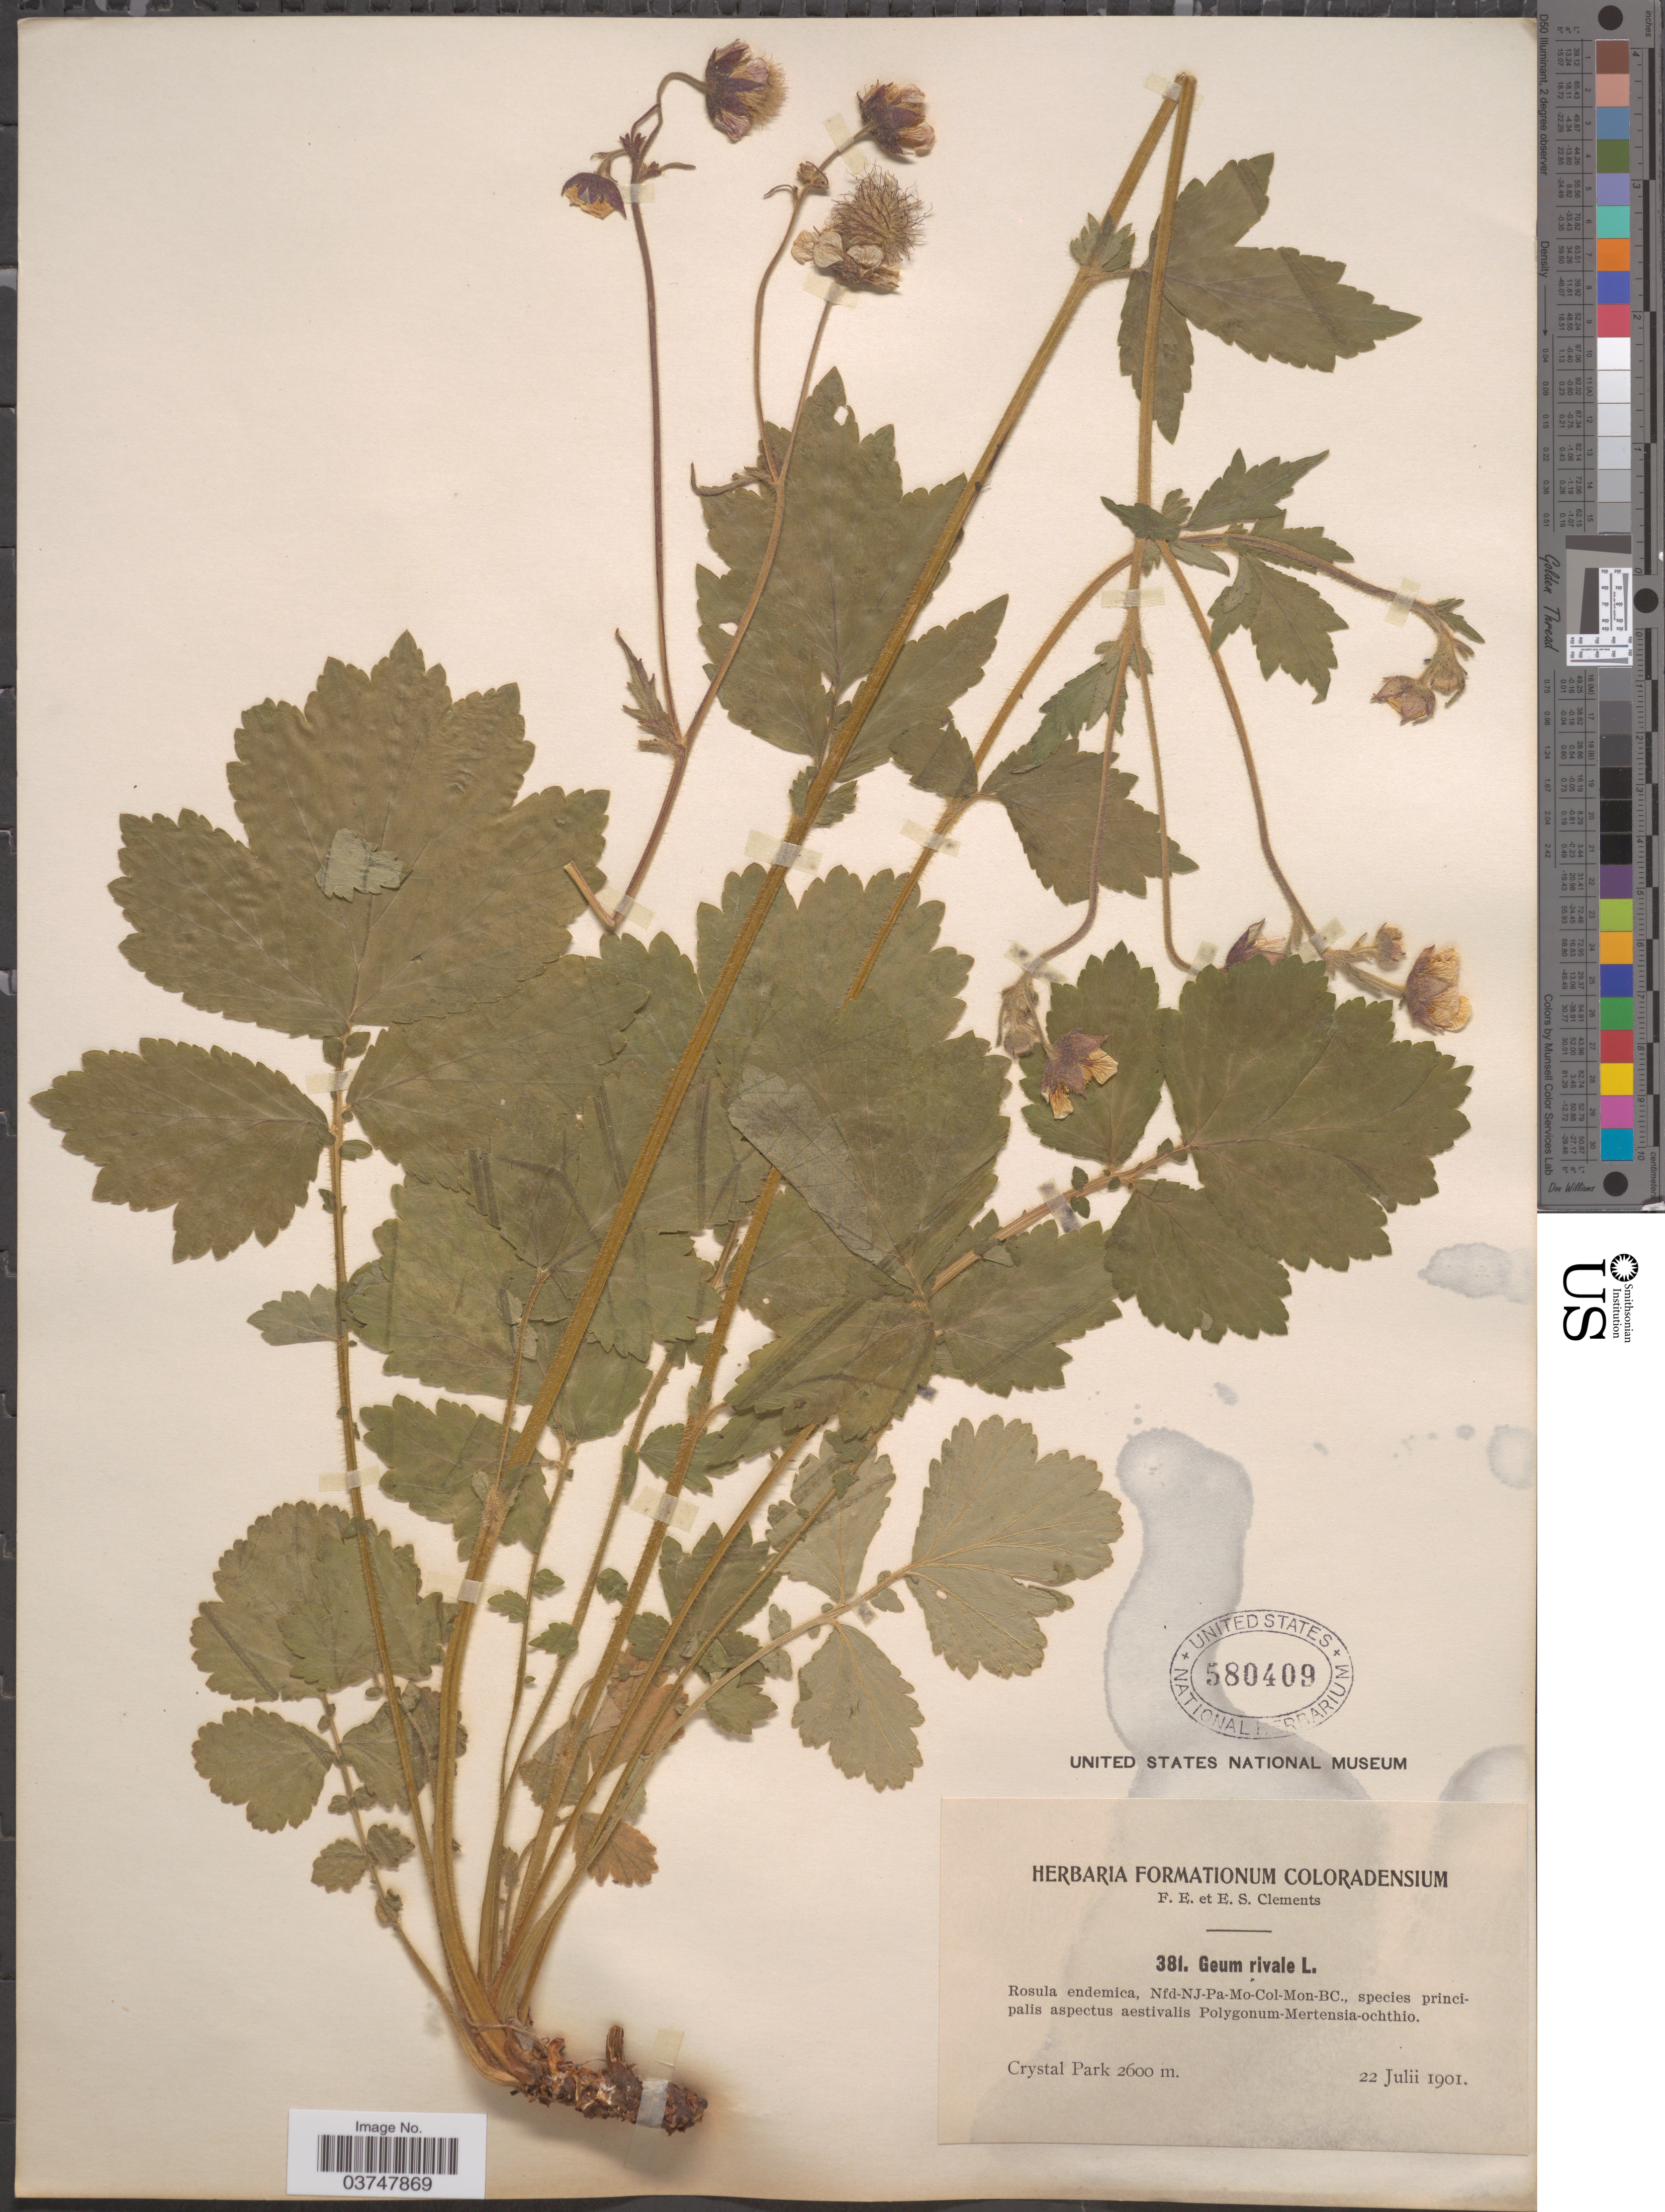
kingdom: Plantae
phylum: Tracheophyta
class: Magnoliopsida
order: Rosales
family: Rosaceae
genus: Geum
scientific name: Geum rivale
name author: L.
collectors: F. E. Clements & E. S. Clements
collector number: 381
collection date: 1901-07-22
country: United States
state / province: Colorado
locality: Crystal Park.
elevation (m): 2600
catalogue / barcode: US 580409